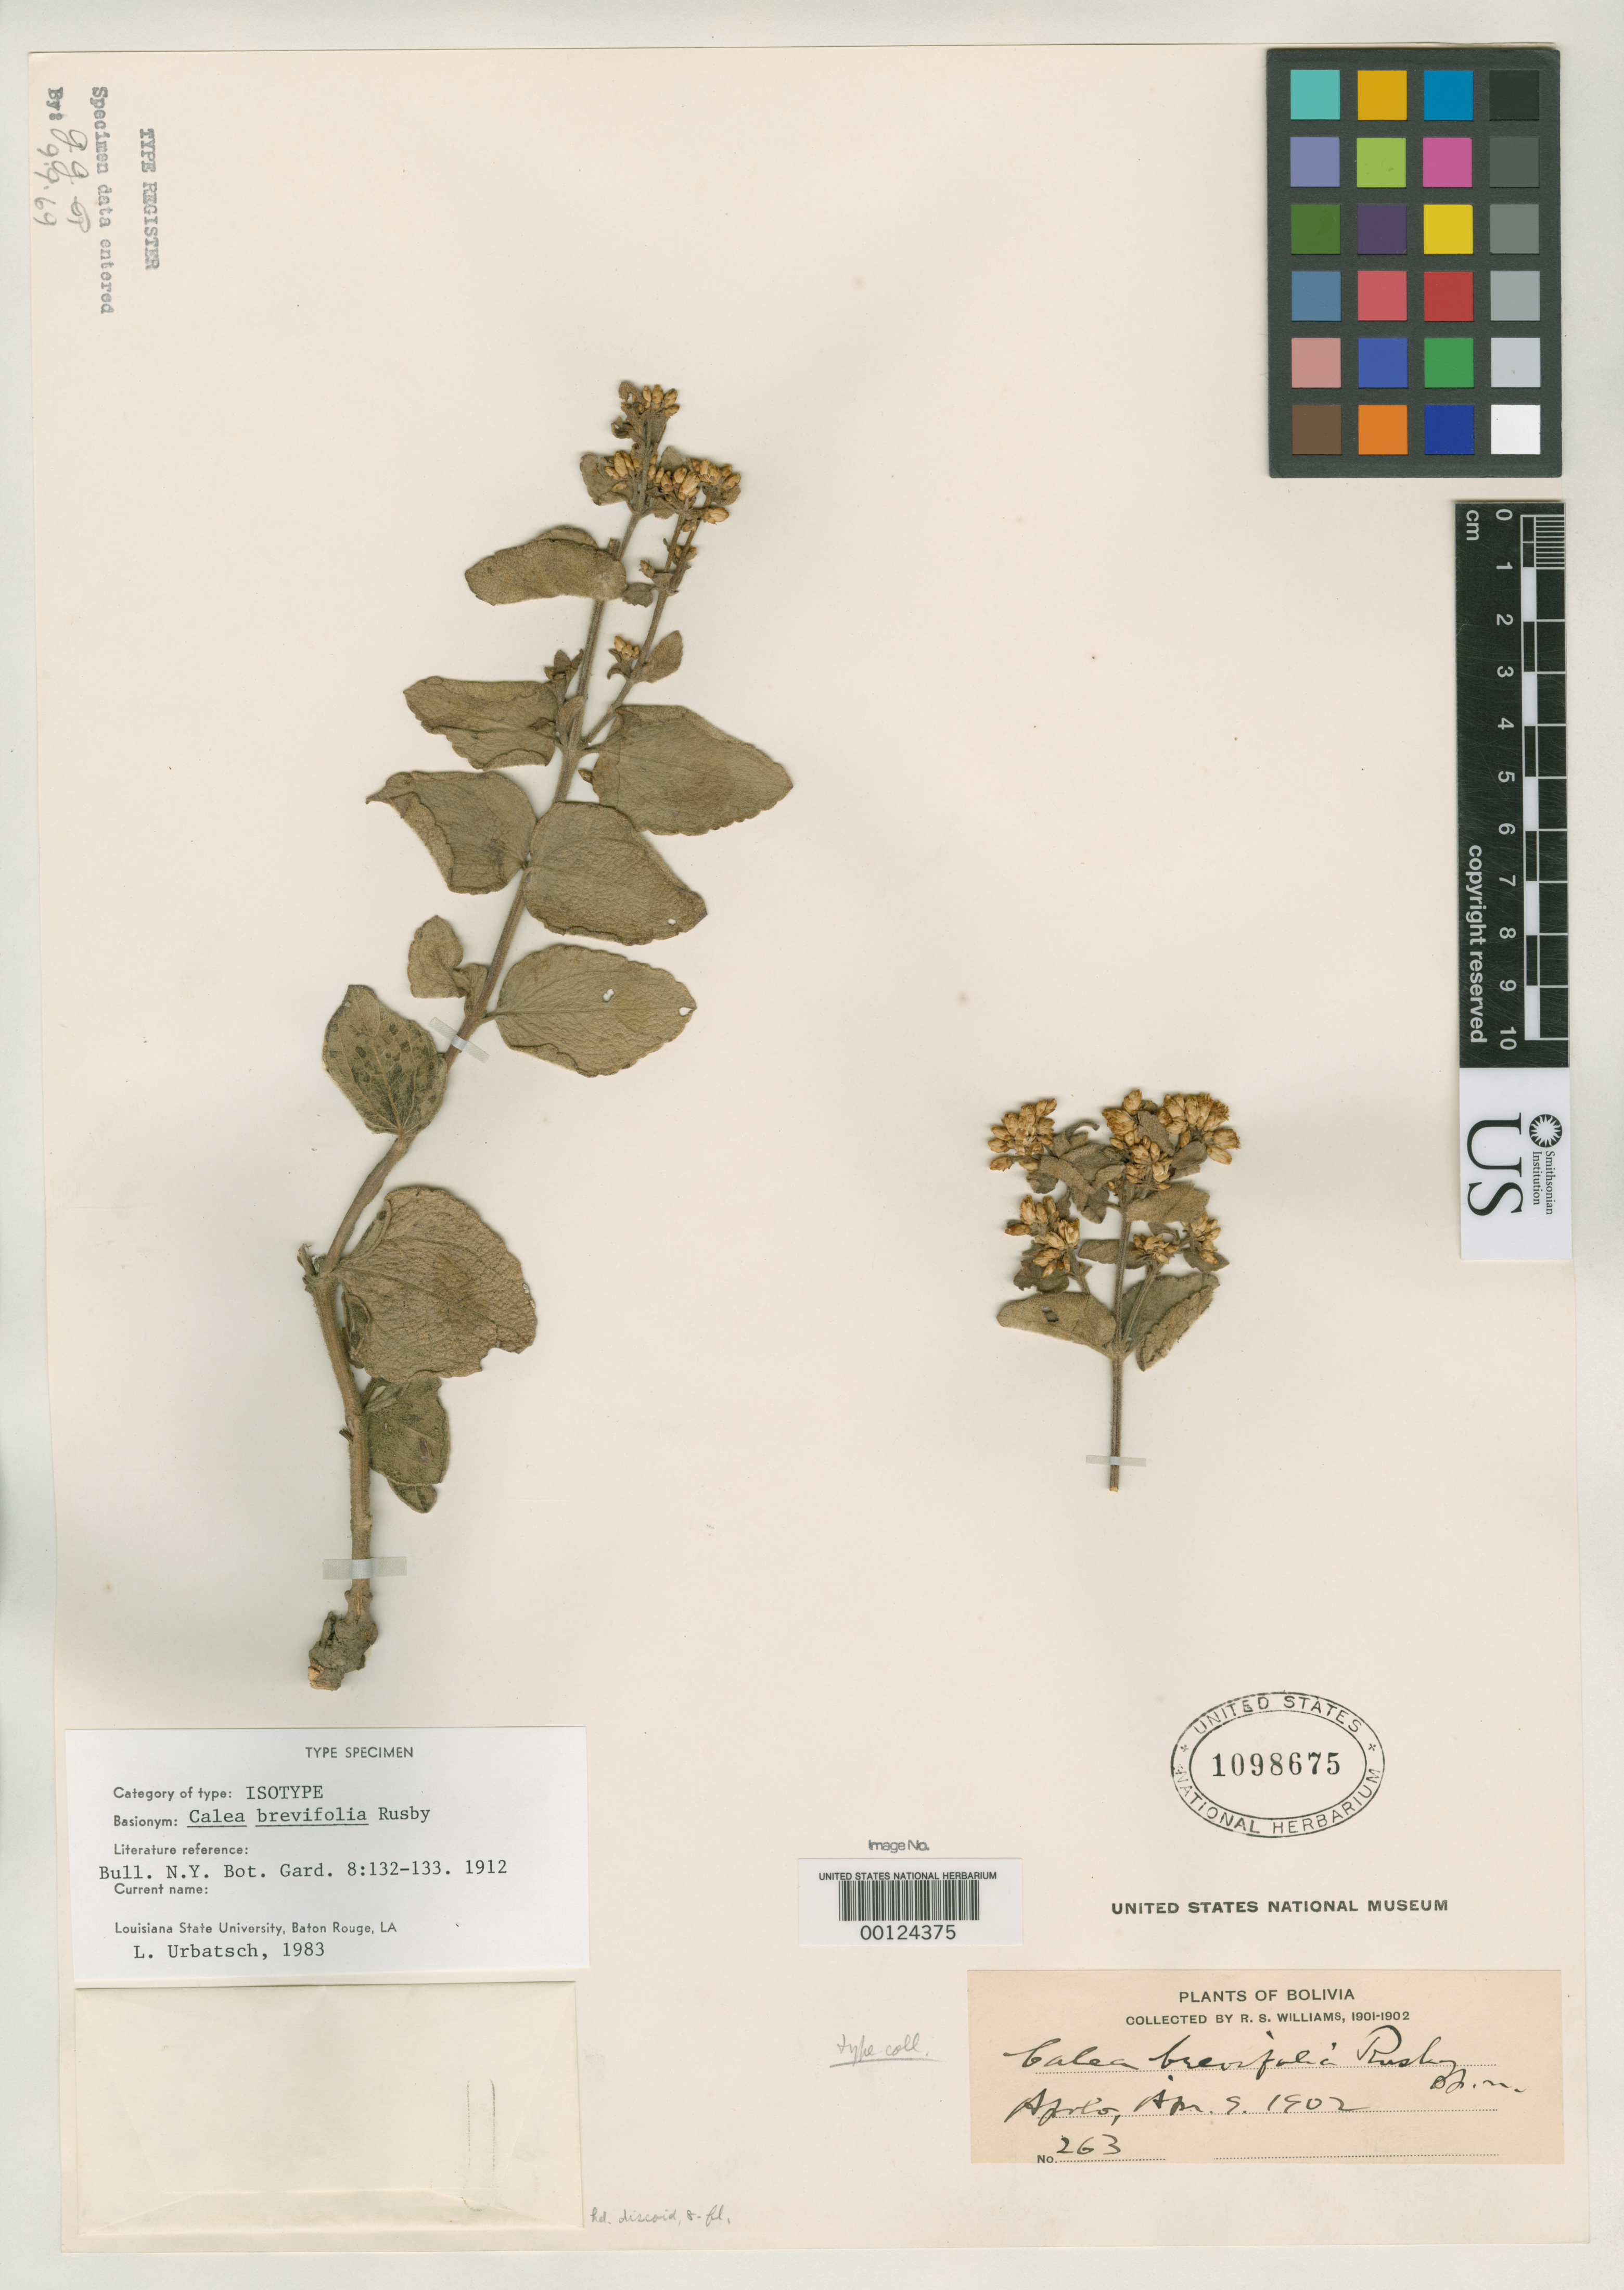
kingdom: Plantae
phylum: Tracheophyta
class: Magnoliopsida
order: Asterales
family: Asteraceae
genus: Calea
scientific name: Calea brevifolia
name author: Rusby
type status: Isotype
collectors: R. S. Williams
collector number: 263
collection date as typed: Apr. 9,1902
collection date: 1902-04-09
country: Bolivia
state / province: La Paz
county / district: Franz Tamayo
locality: Apolo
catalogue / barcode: US 1098675